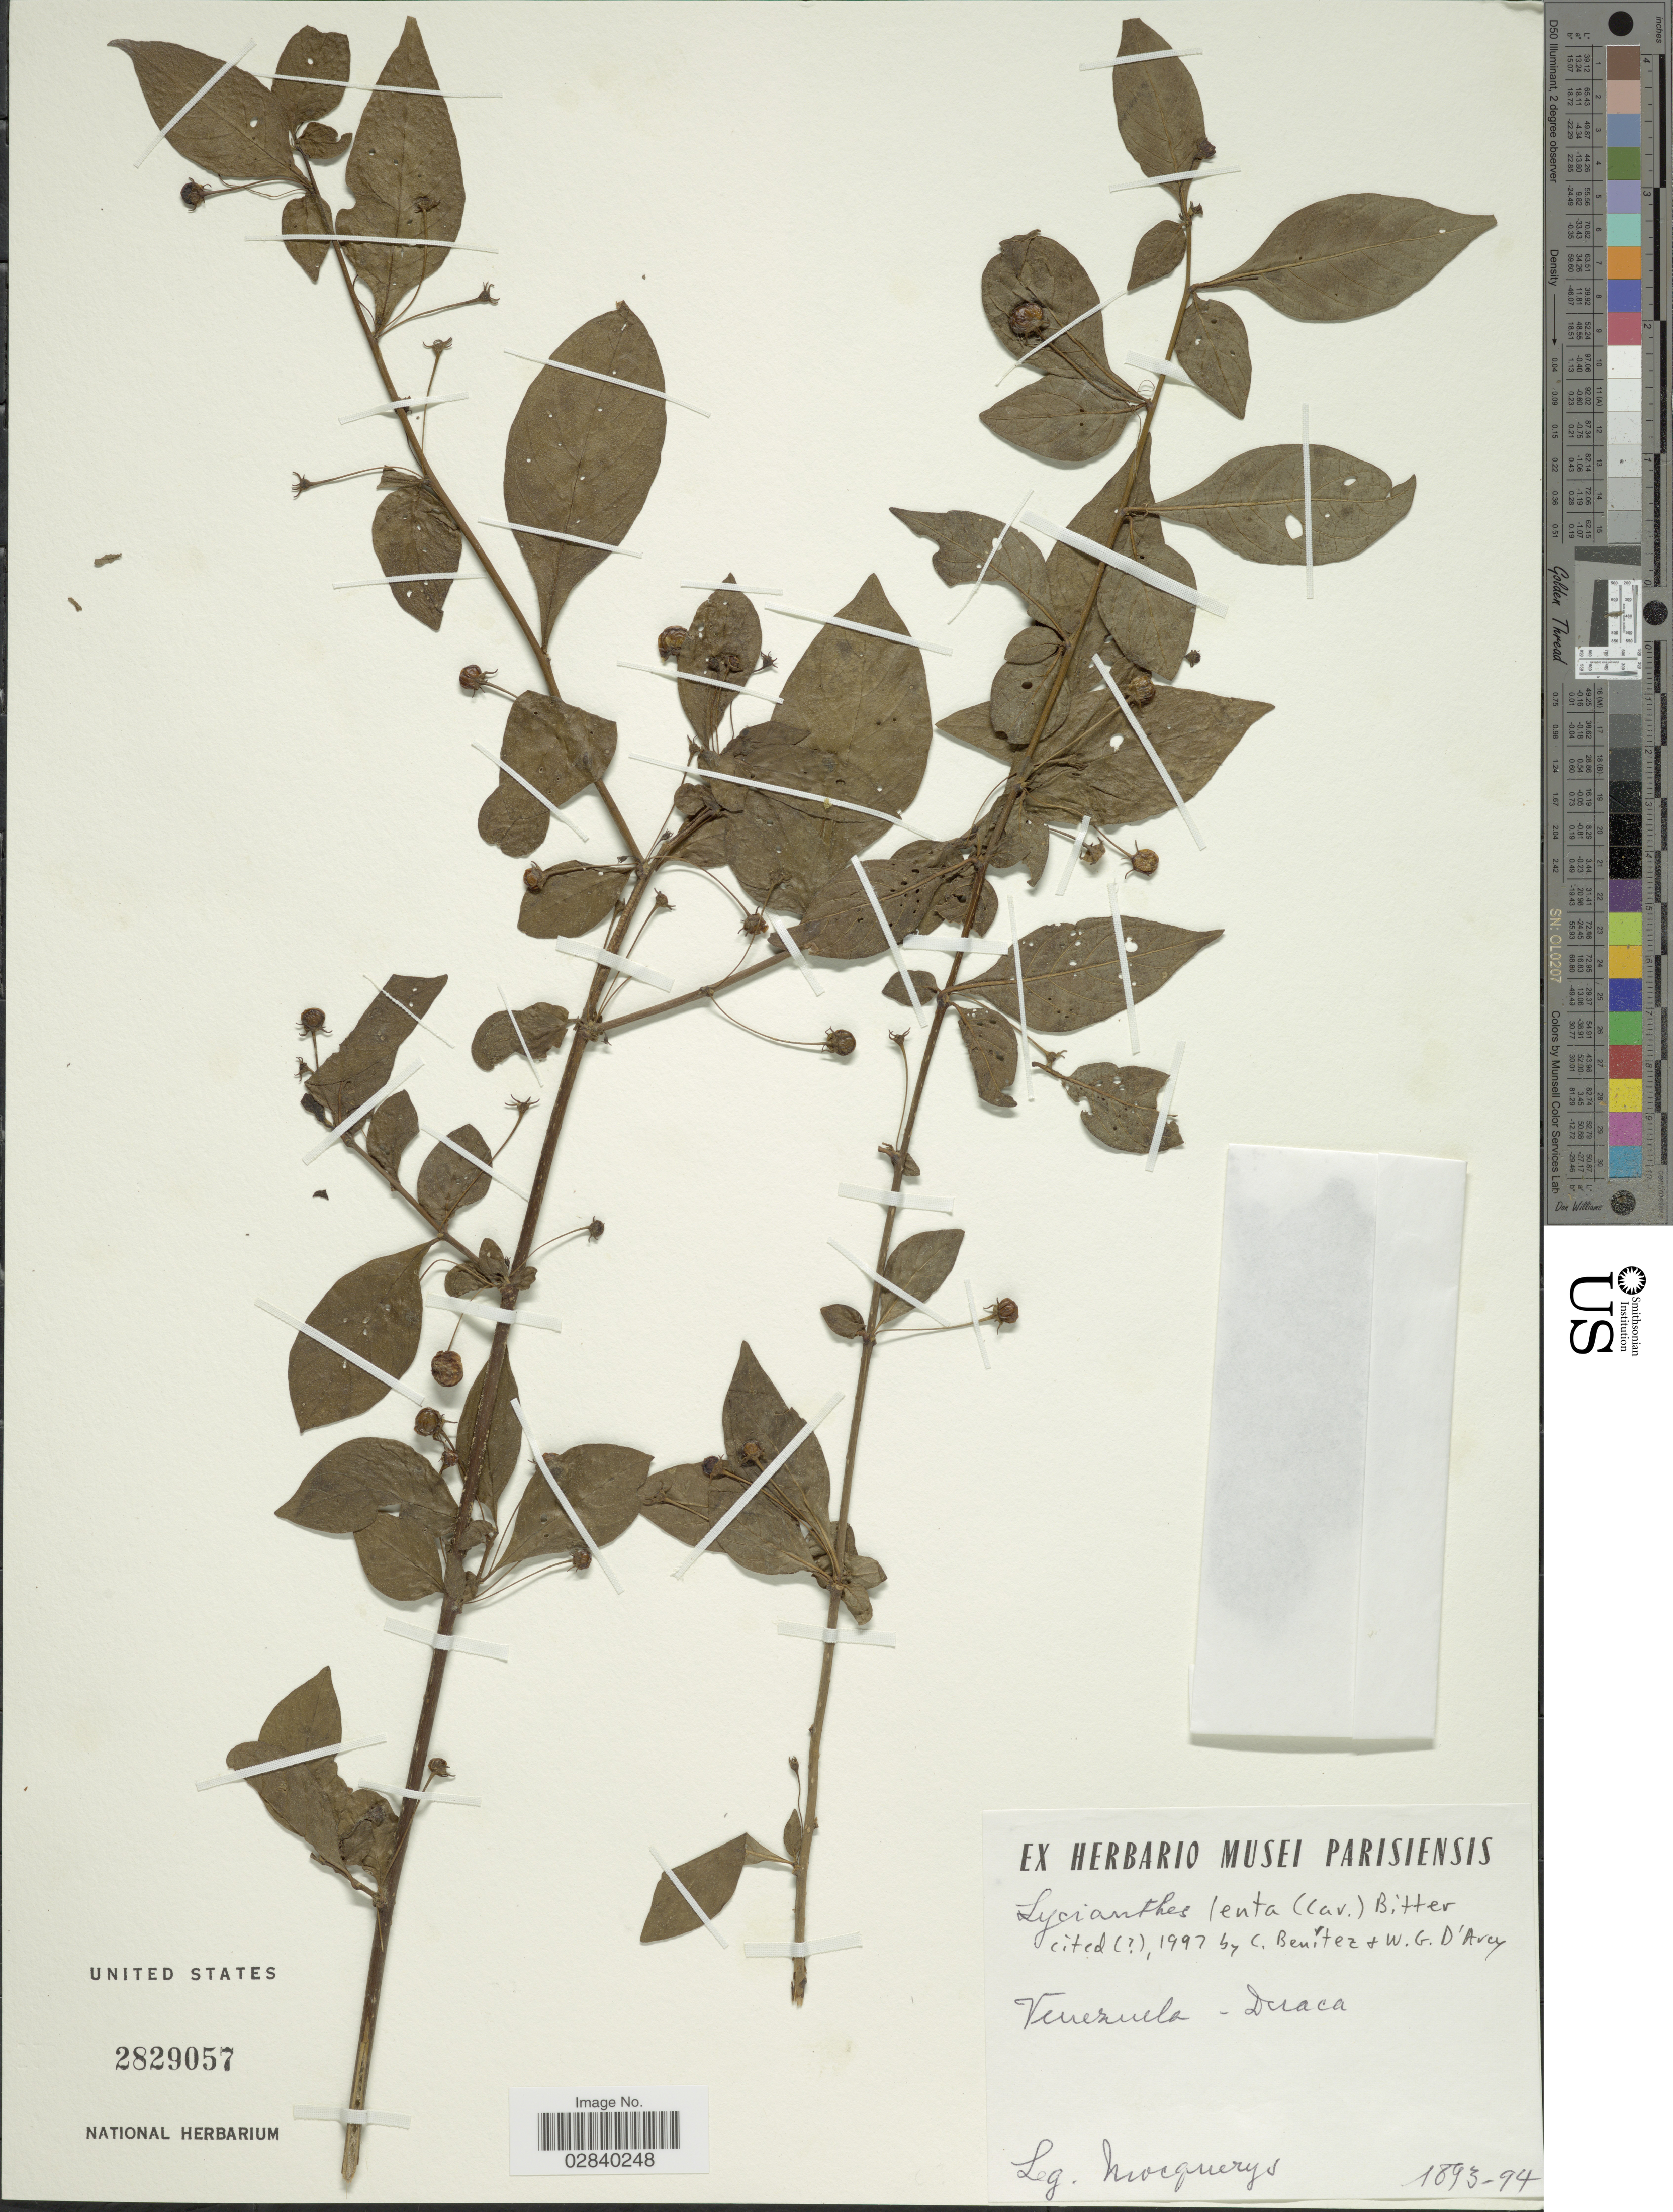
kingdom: Plantae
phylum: Tracheophyta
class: Magnoliopsida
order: Solanales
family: Solanaceae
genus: Lycianthes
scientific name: Lycianthes lenta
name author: (Cav.) Bitter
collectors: A. Mocquerys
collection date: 1893/1894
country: Venezuela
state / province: Lara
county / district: Crespo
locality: Duaca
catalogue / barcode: US 2829057